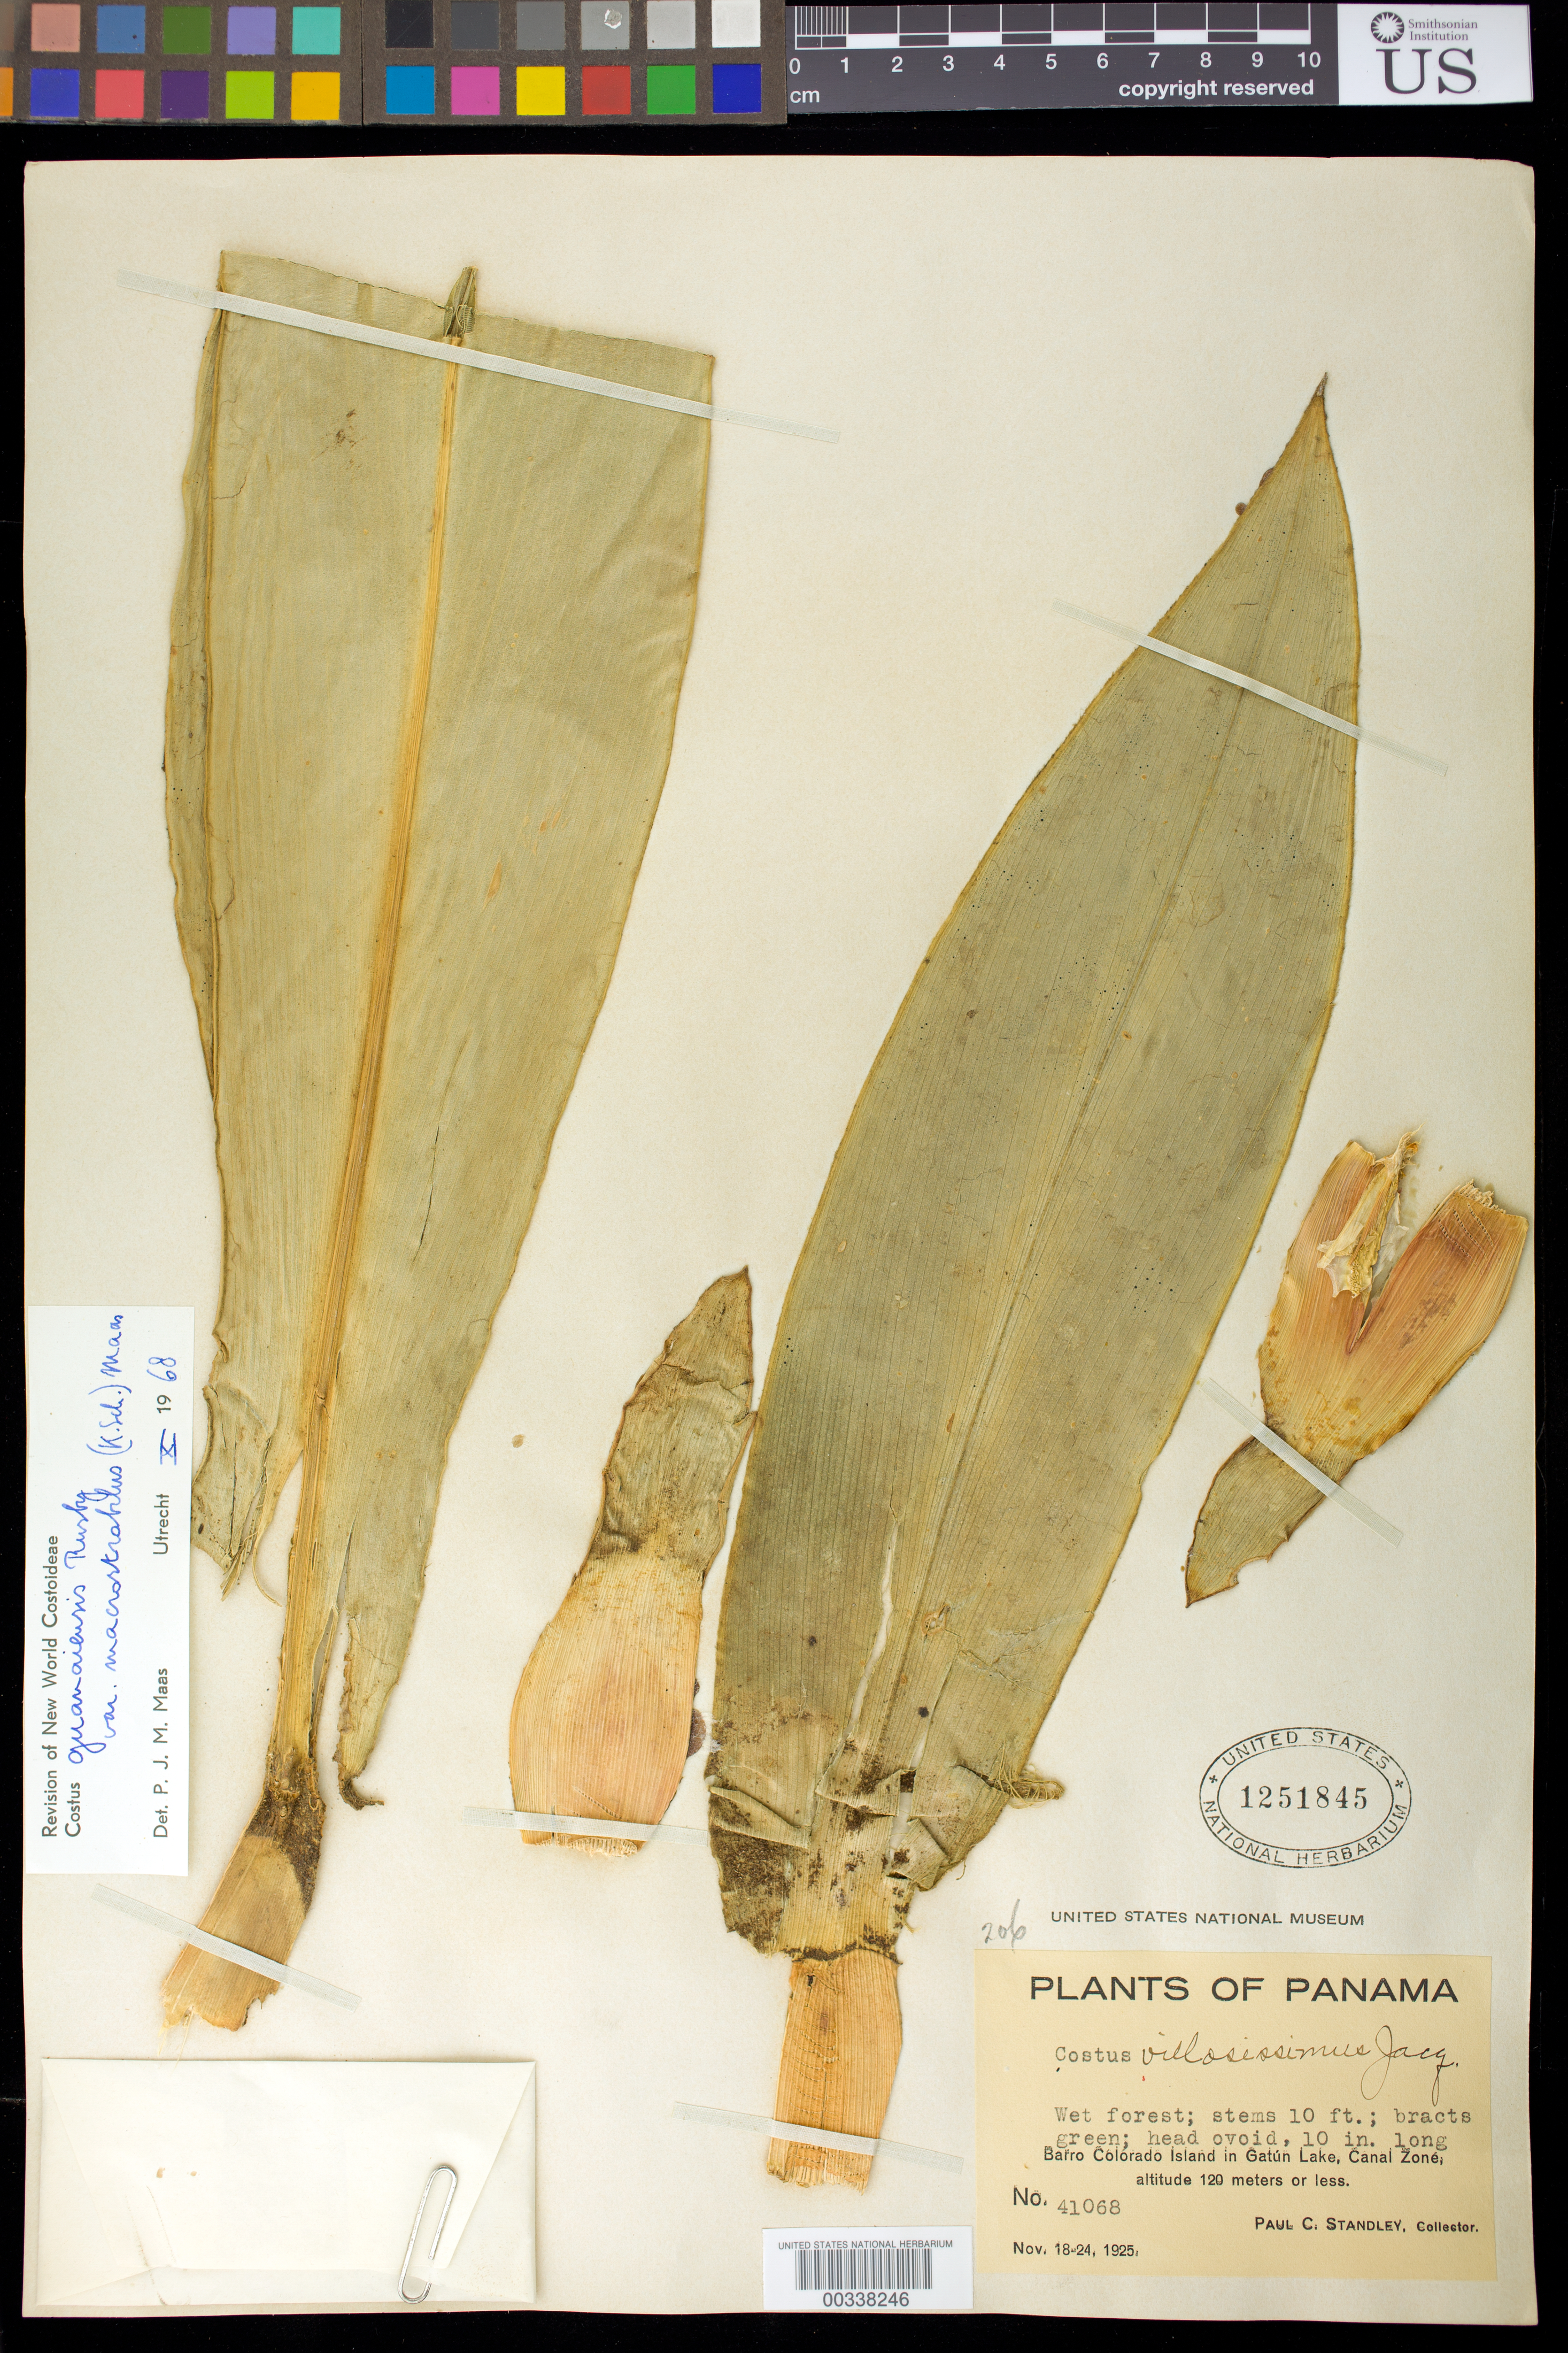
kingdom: Plantae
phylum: Tracheophyta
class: Liliopsida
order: Zingiberales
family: Costaceae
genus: Costus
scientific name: Costus guanaiensis var. macrostrobilis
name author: (K. Schum.) Maas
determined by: Maas, Paul J. M.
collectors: P. C. Standley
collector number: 41068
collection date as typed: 18 Nov 1925 to 25 Nov 1925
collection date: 1925-11-18/1925-11-25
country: Panama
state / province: Panamá Oeste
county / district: Canal Zone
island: Barro Colorado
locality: Gatun Lake, Canal Zone.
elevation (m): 120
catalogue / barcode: US 1251845